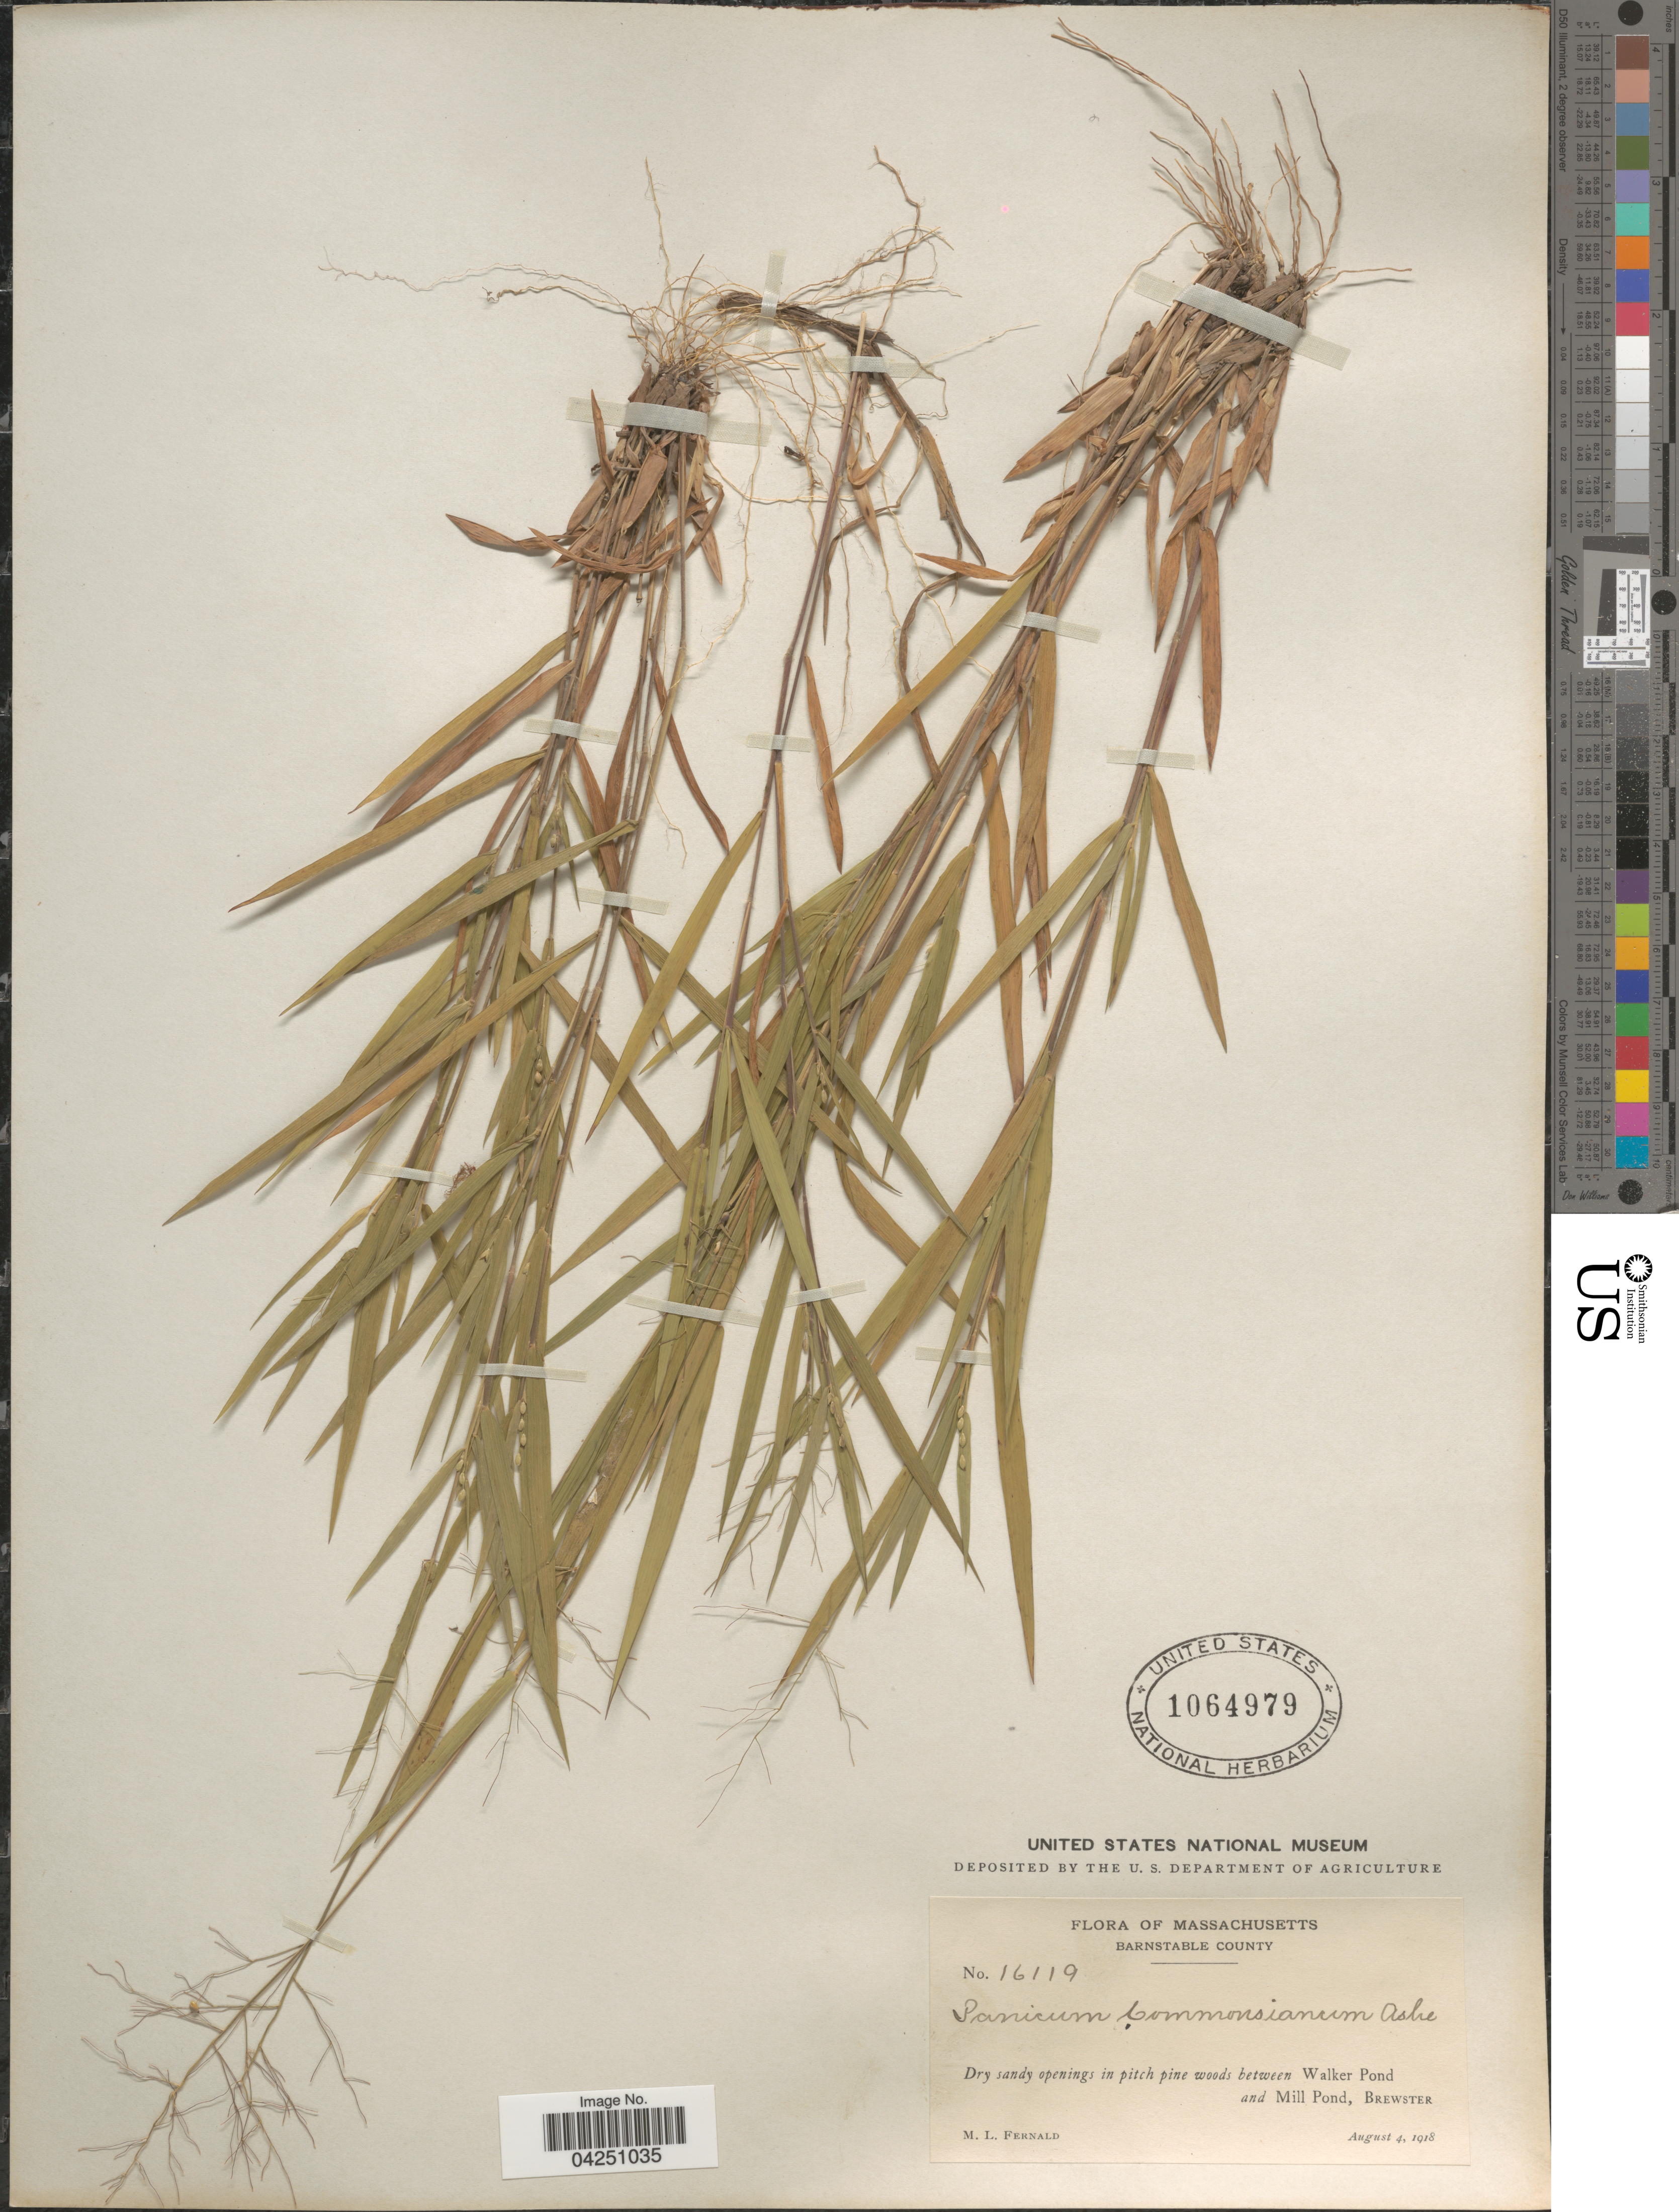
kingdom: Plantae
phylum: Tracheophyta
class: Liliopsida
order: Poales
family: Poaceae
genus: Dichanthelium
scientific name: Dichanthelium acuminatum var. acuminatum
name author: (Sw.) Gould & C.A. Clark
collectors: M. L. Fernald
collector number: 16119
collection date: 1918-08-04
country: United States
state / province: Massachusetts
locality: Barnstable County. Dry sandy openings in pitch pine woods between Walker Pond and Mill Pond, Brewster.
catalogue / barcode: US 1064979